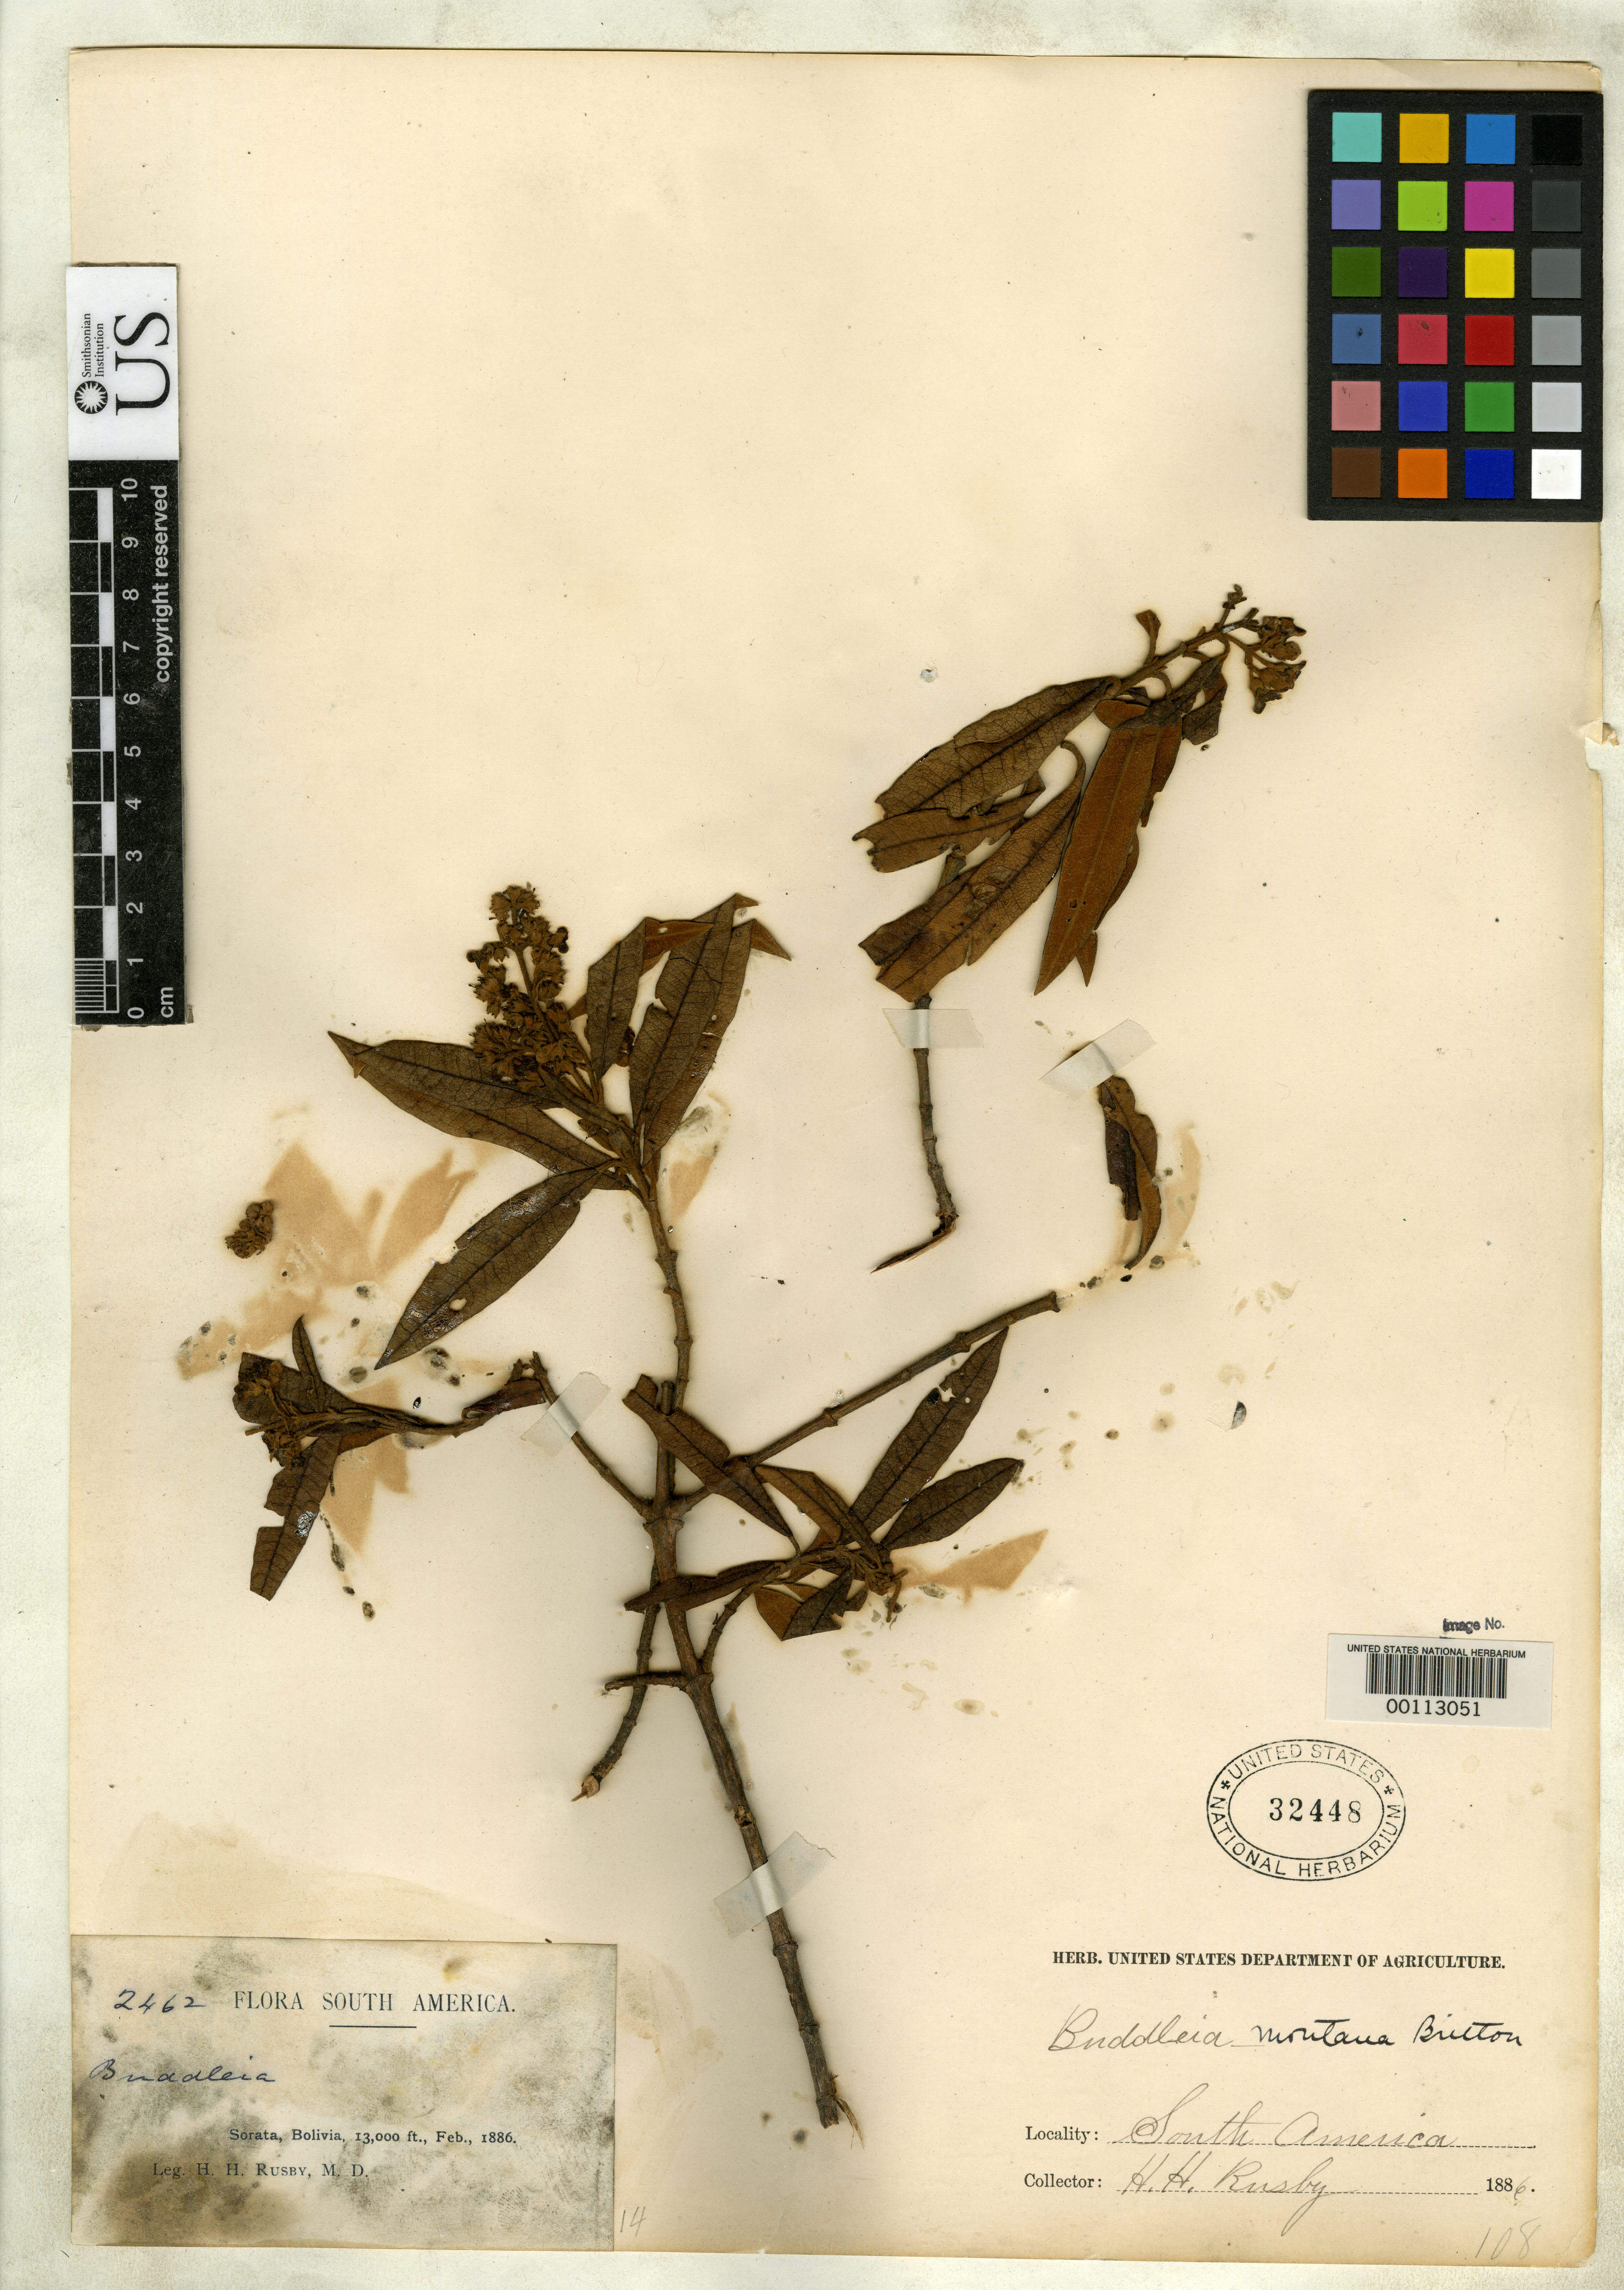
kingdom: Plantae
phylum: Tracheophyta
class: Magnoliopsida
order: Lamiales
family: Scrophulariaceae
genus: Buddleja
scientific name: Buddleja montana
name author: Britton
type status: Type Collection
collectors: H. H. Rusby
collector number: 2462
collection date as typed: Feb., 1886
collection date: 1886-02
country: Bolivia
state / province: La Páz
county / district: Larecaja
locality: Sorata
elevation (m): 3962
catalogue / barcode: US 32448